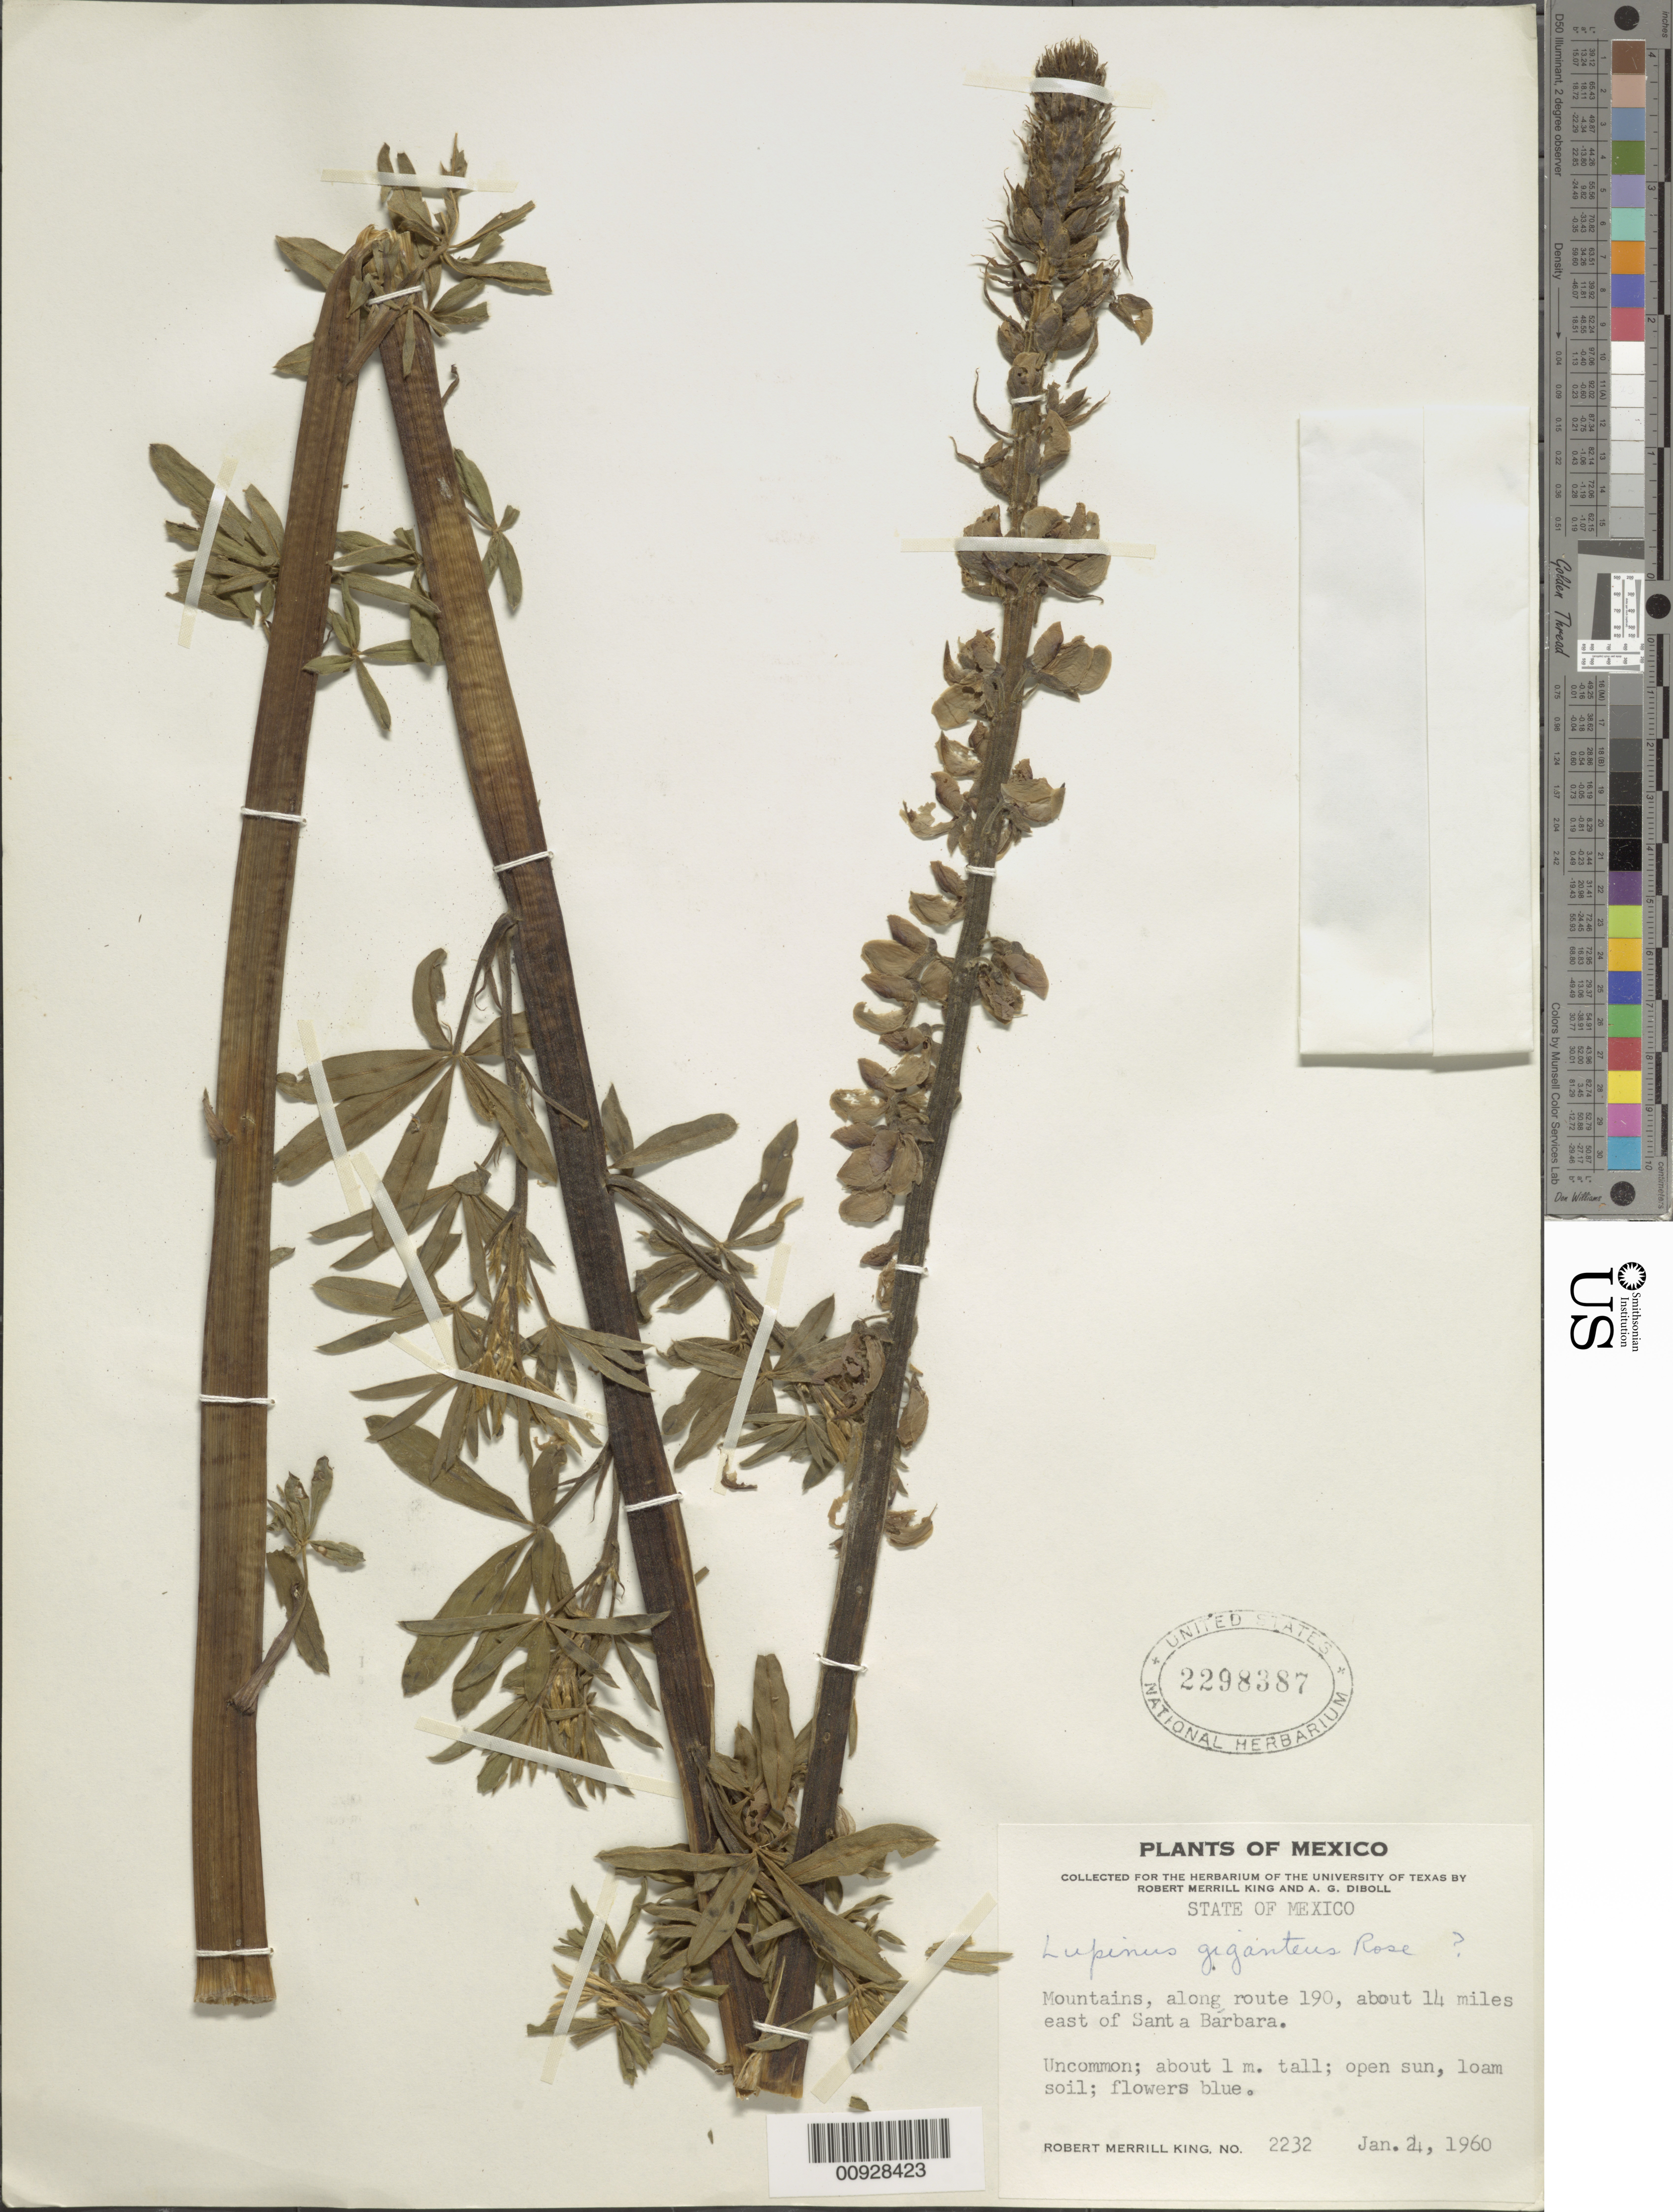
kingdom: Plantae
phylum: Tracheophyta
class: Magnoliopsida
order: Fabales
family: Fabaceae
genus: Lupinus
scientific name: Lupinus giganteus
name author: Rose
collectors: R. M. King & A. Diboll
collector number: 2232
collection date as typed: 24 Jan 1960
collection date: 1960-01-24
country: Mexico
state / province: México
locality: Along route 190, about 14 miles east of Santa Bárbara.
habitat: Mountains. Open sun, loam soil.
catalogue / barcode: US 2298387